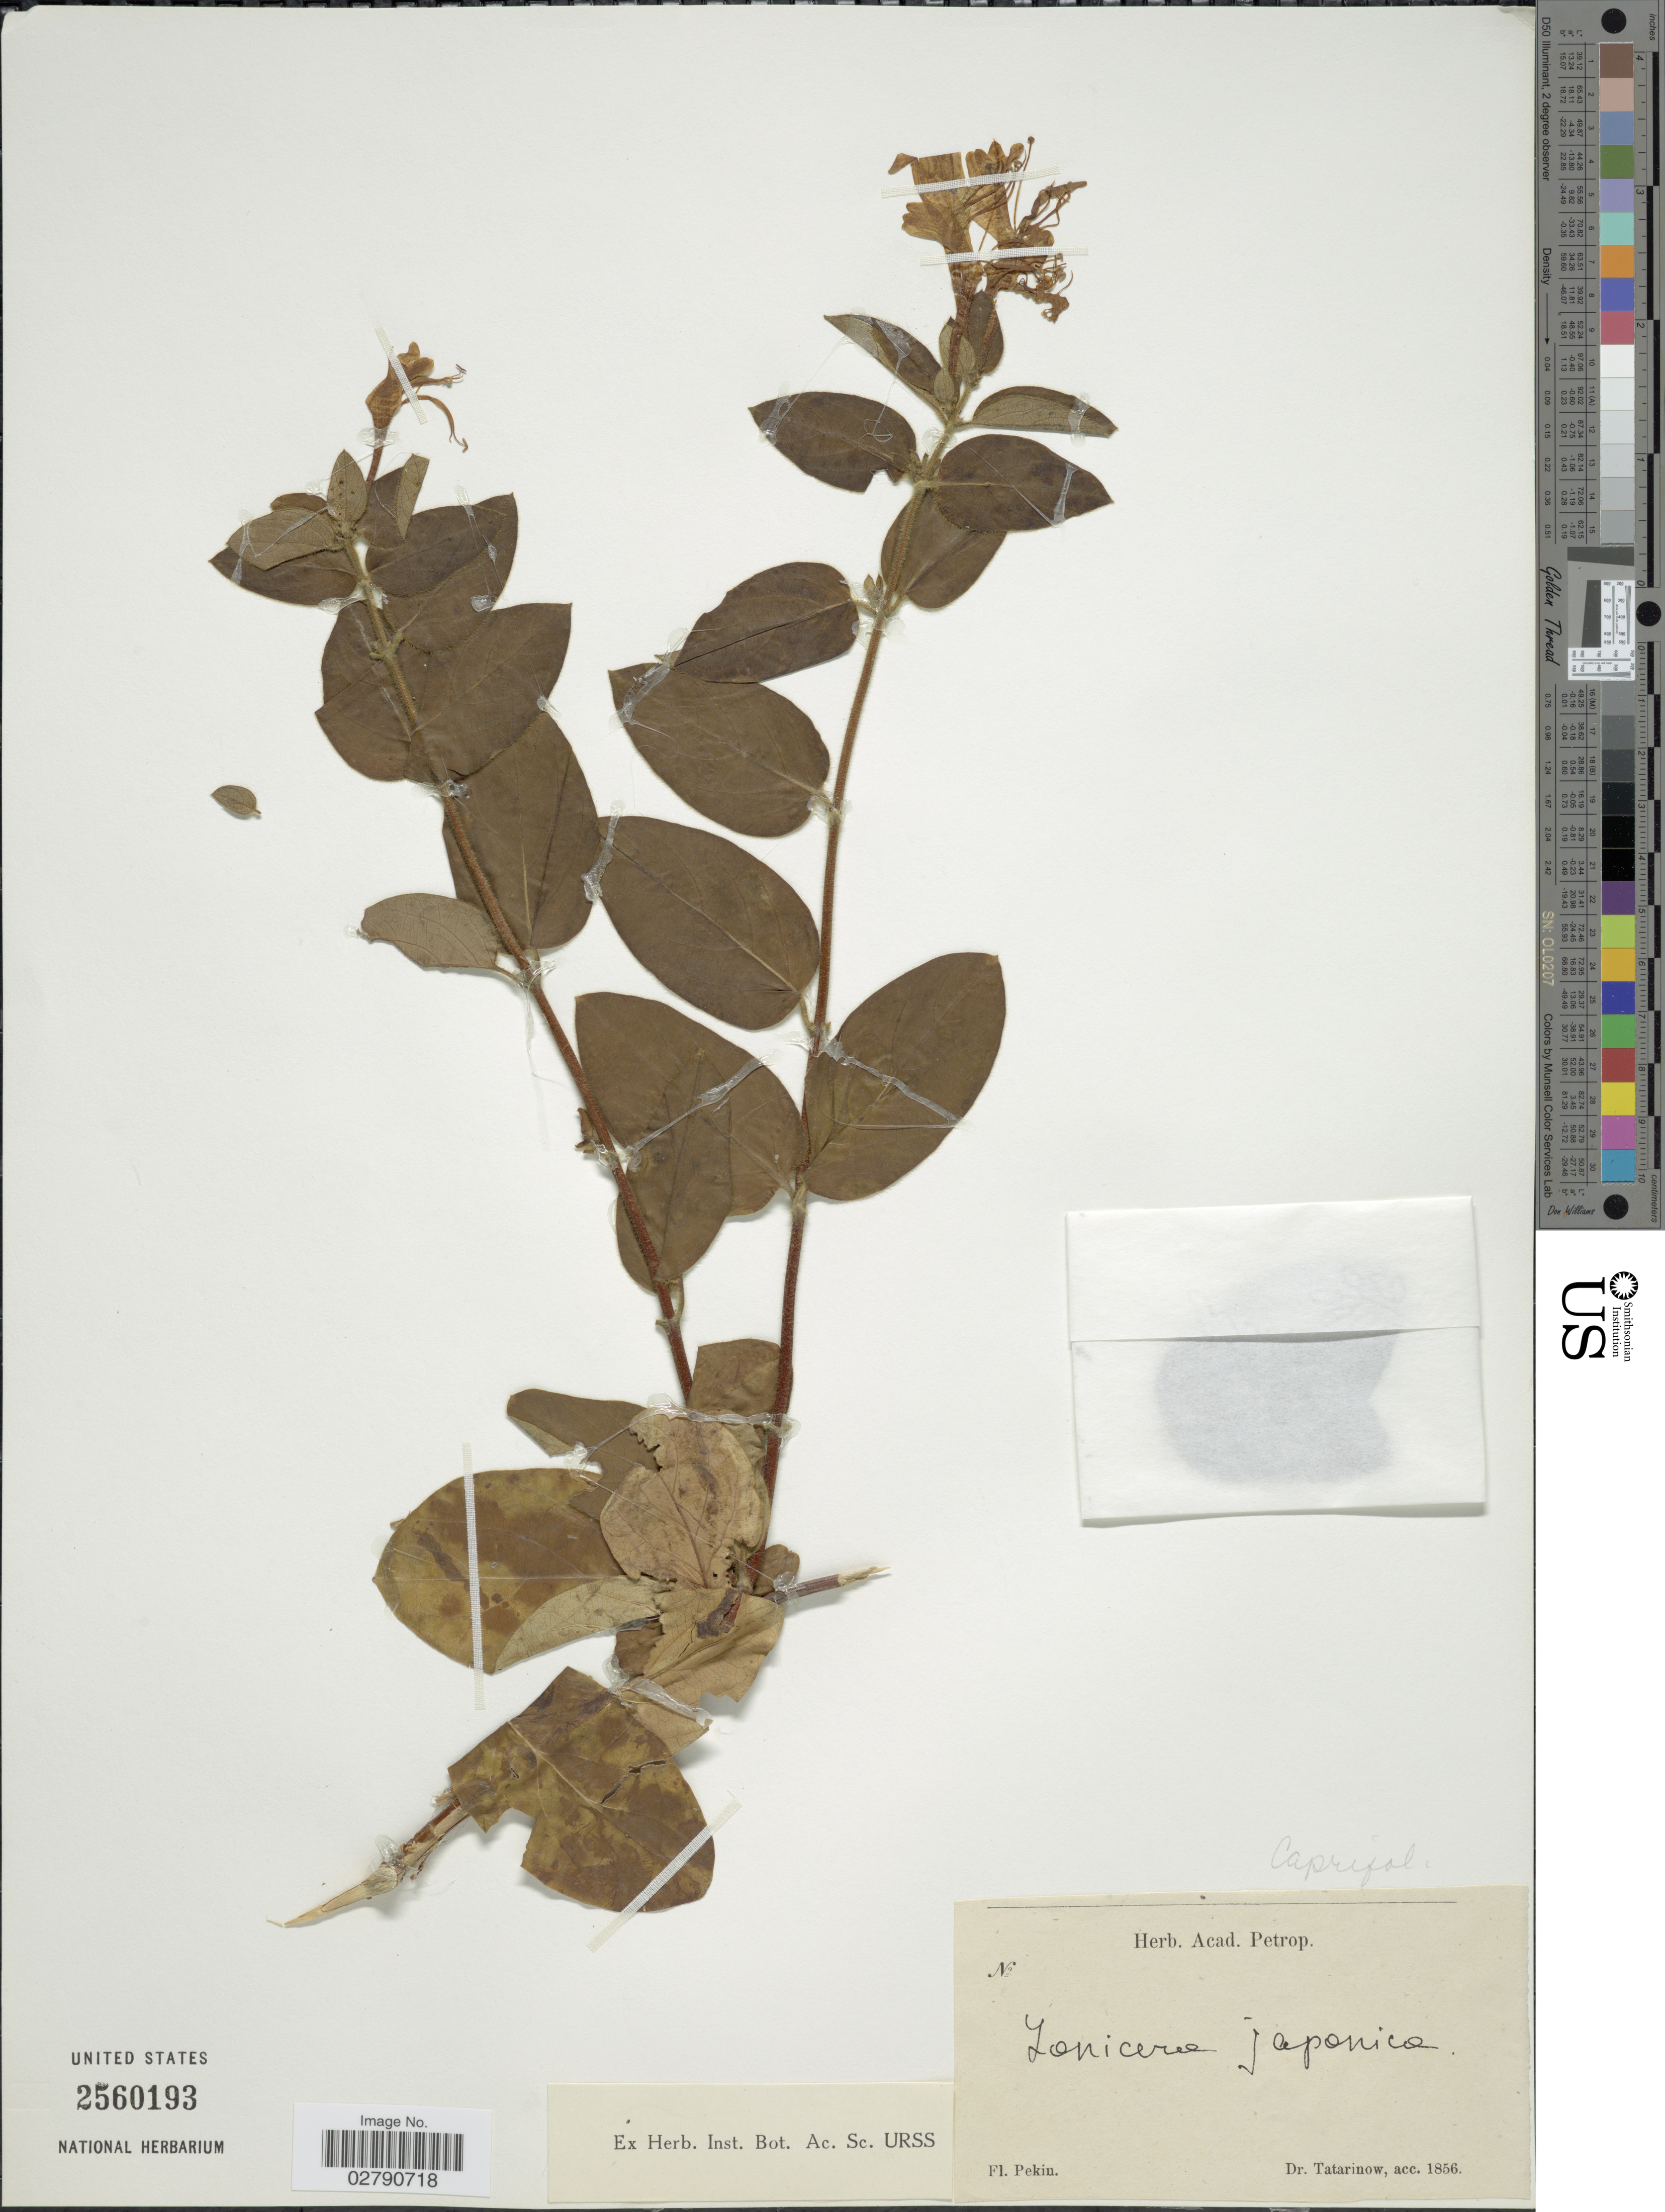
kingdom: Plantae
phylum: Tracheophyta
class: Magnoliopsida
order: Dipsacales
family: Caprifoliaceae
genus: Lonicera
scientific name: Lonicera japonica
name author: Thunb.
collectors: -. Tatarinow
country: China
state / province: Beijing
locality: Fl. Pekin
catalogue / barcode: US 2560193